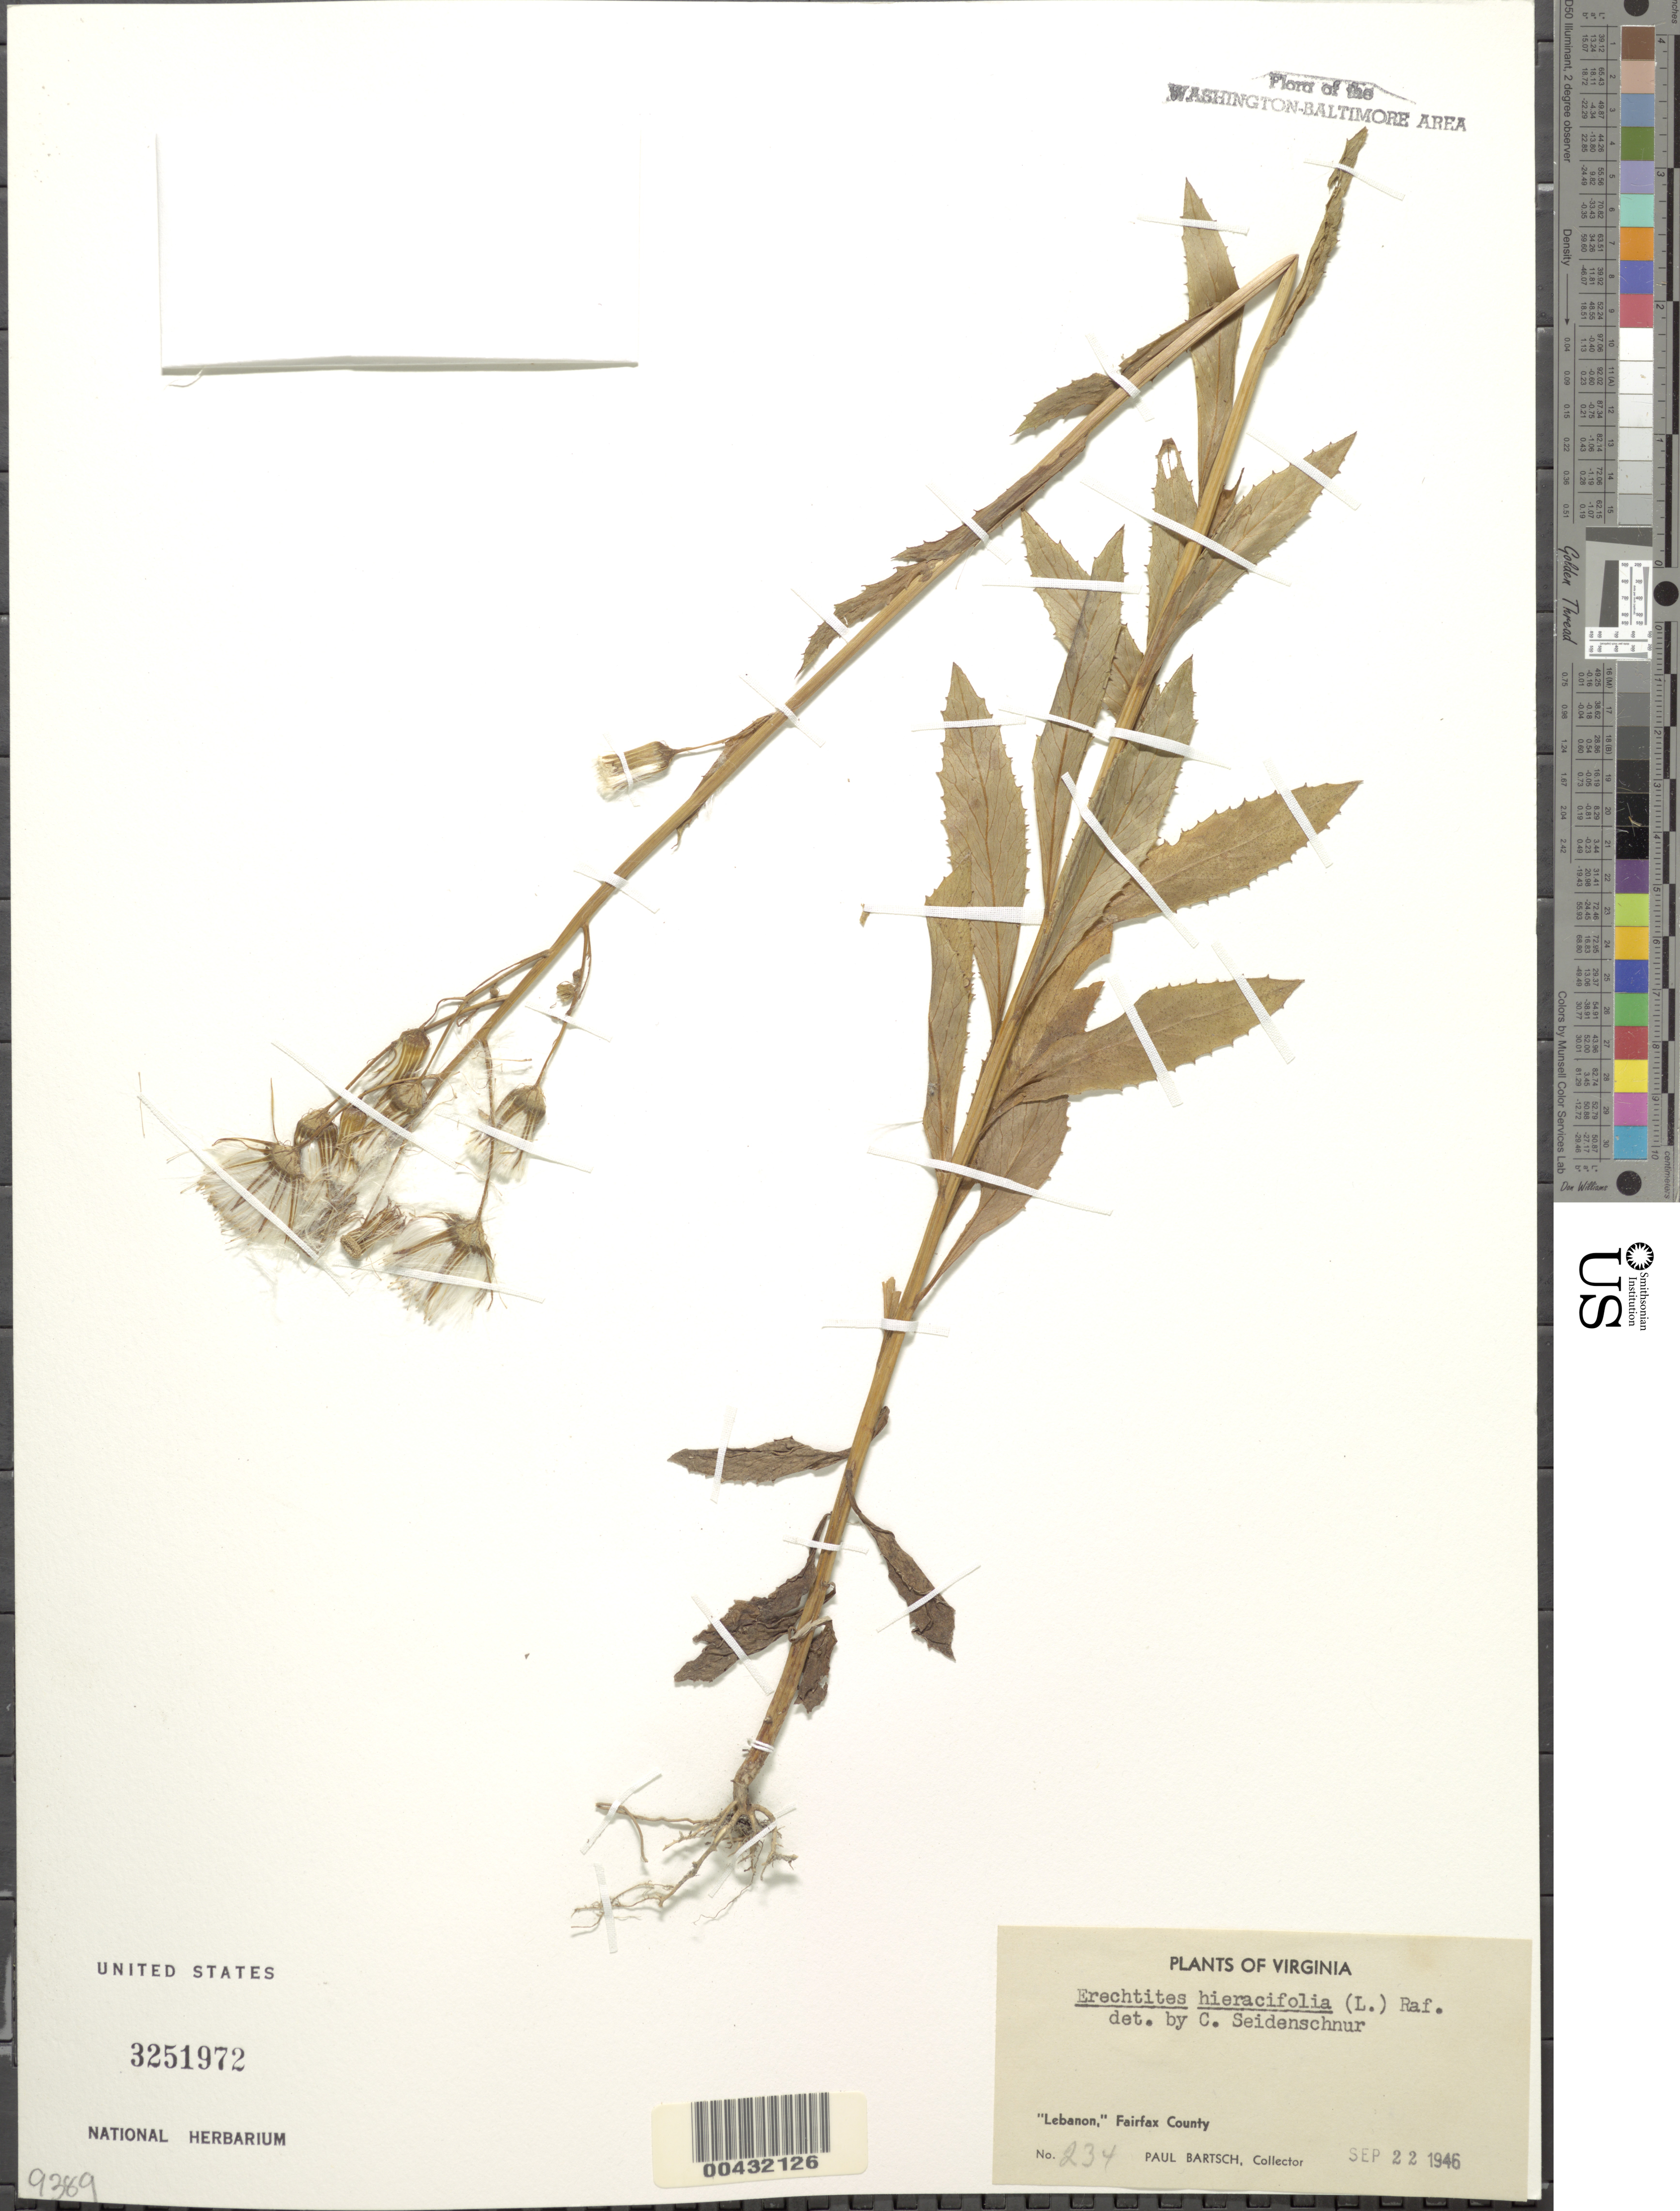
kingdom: Plantae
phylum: Tracheophyta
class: Magnoliopsida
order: Asterales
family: Asteraceae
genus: Erechtites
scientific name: Erechtites hieraciifolius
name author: (L.) Raf. ex DC.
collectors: P. Bartsch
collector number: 234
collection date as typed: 22 Sep 1946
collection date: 1946-09-22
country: United States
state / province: Virginia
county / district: Fairfax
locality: Lebanon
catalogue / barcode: US 3251972